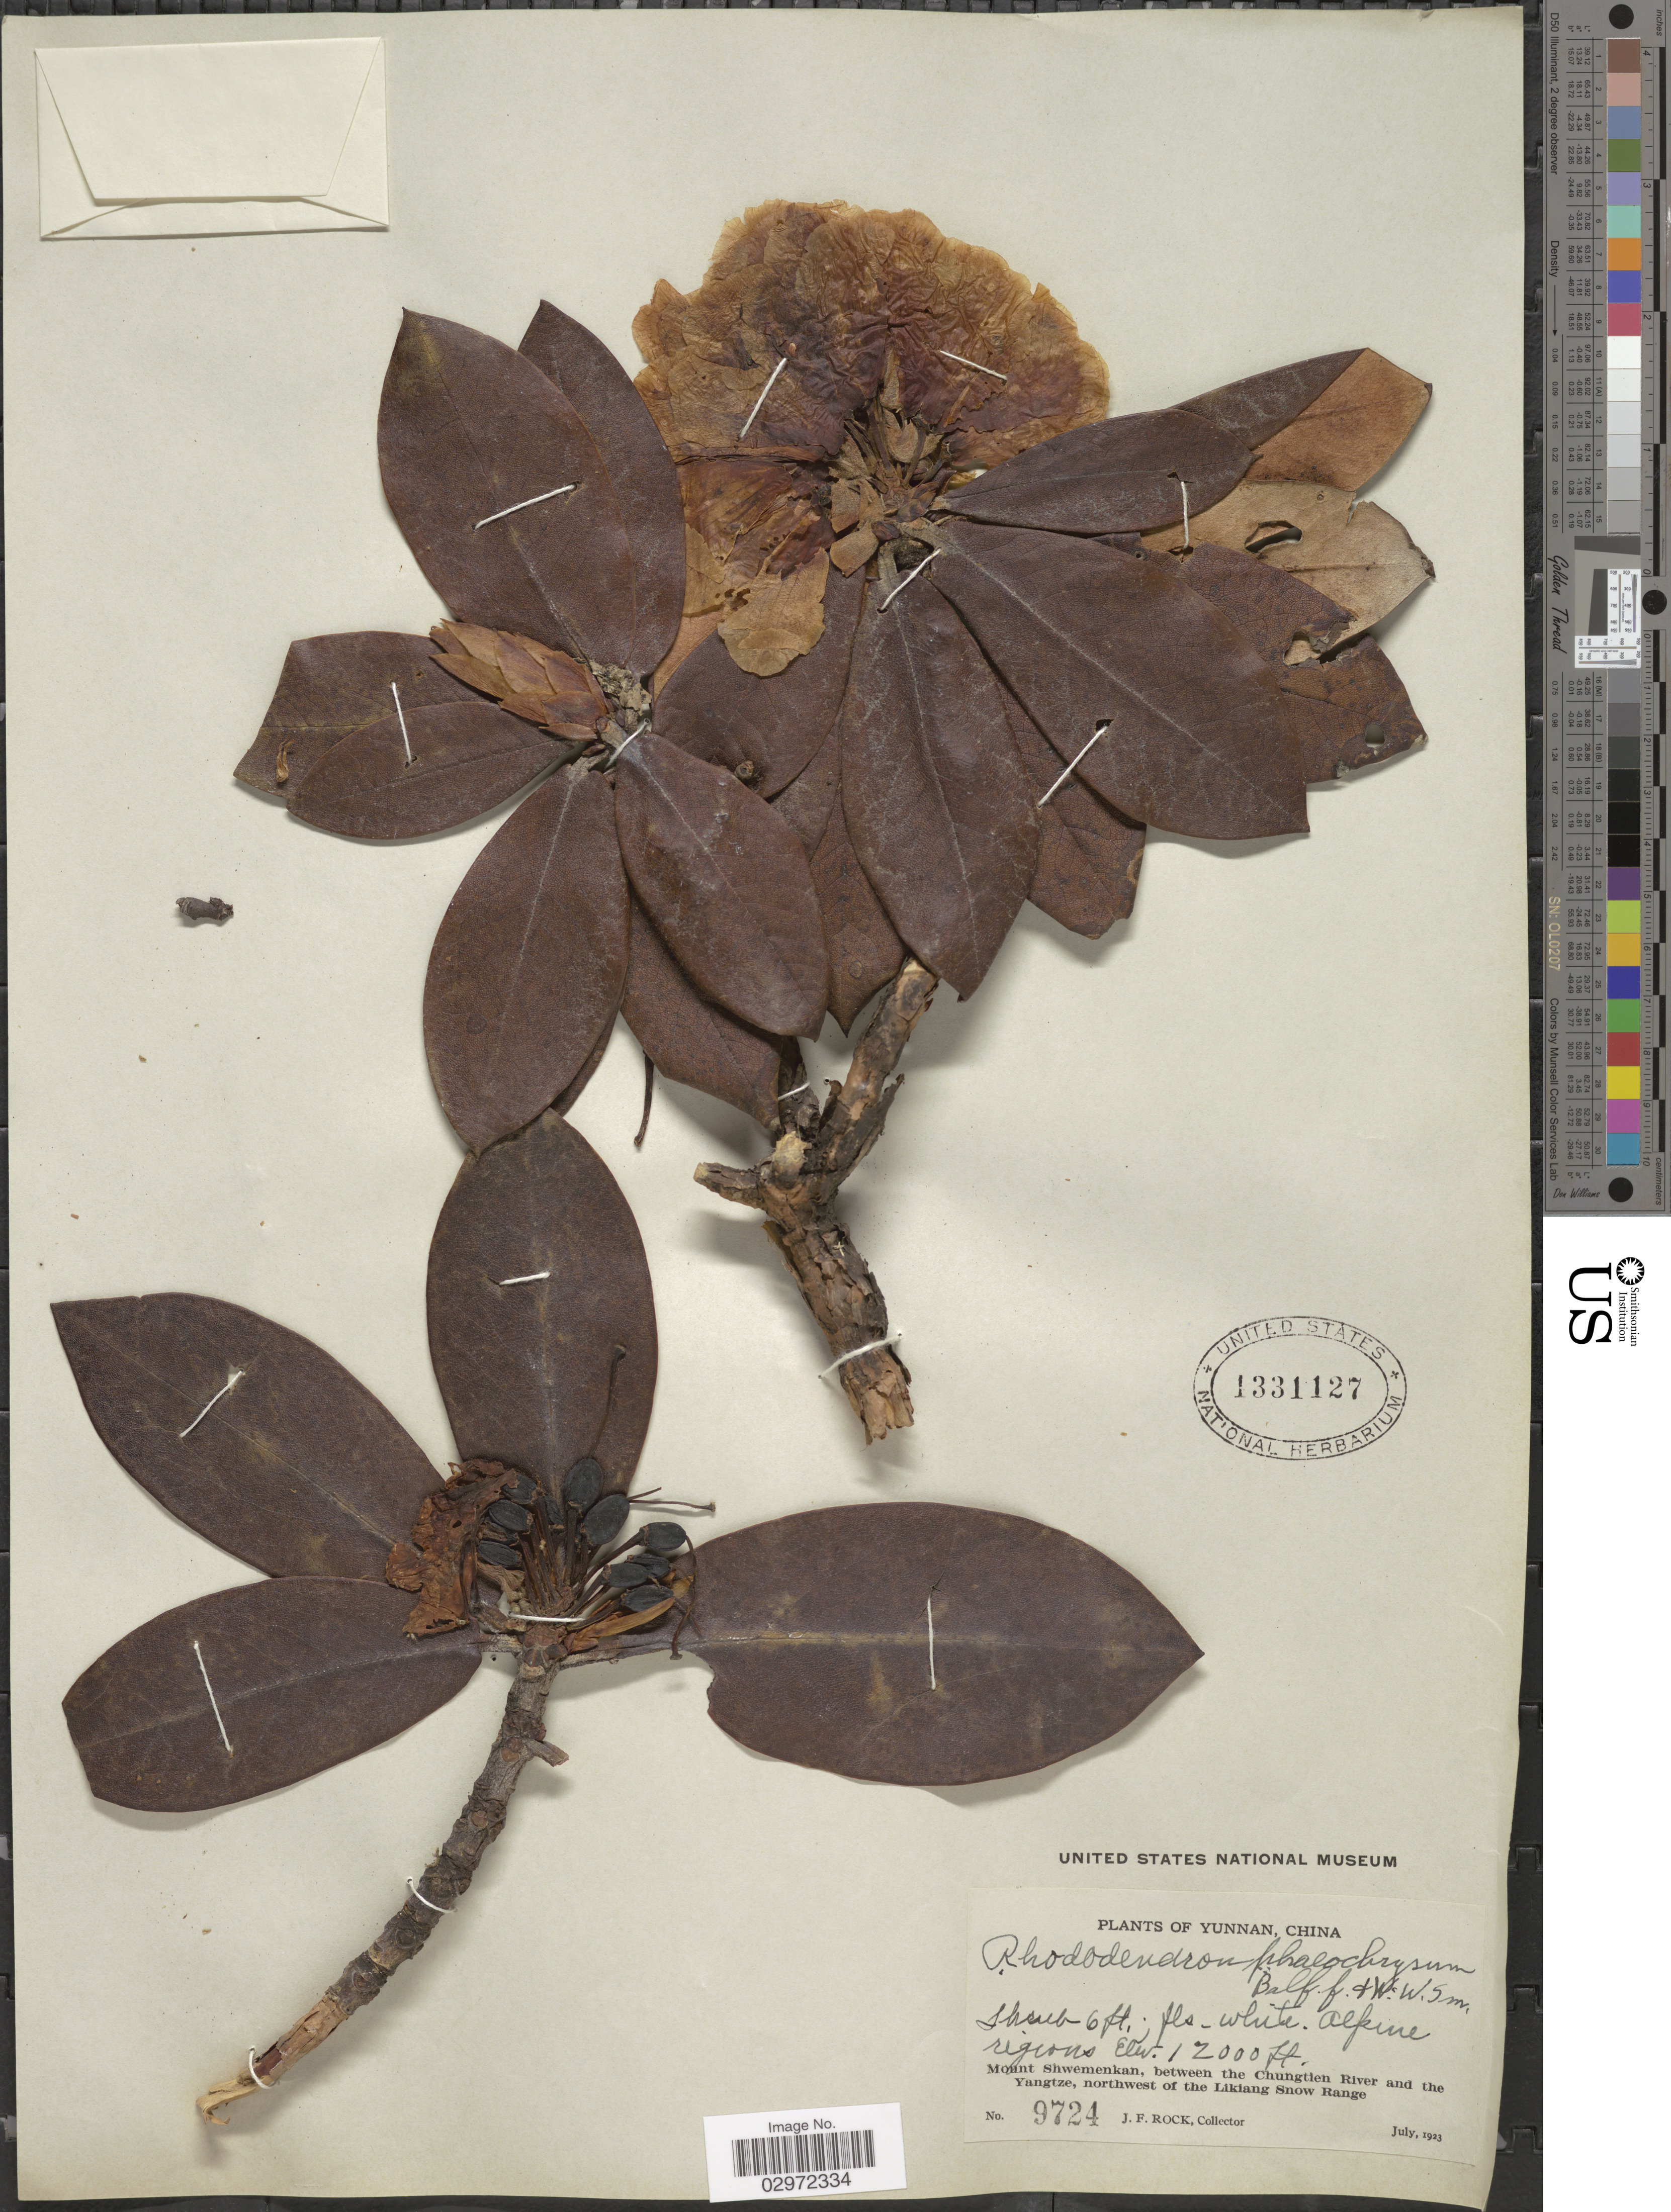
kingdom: Plantae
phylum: Tracheophyta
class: Magnoliopsida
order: Ericales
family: Ericaceae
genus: Rhododendron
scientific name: Rhododendron phaeochrysum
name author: Balf. f. & W.W. Sm.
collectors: J. Rock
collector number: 9724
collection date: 1923-07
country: China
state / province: Yunnan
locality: Mount Shwemenkan, between the Chungtien River and the Yangtze, northwest of the Likiang Snow Range.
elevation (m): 3658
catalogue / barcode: US 1331127